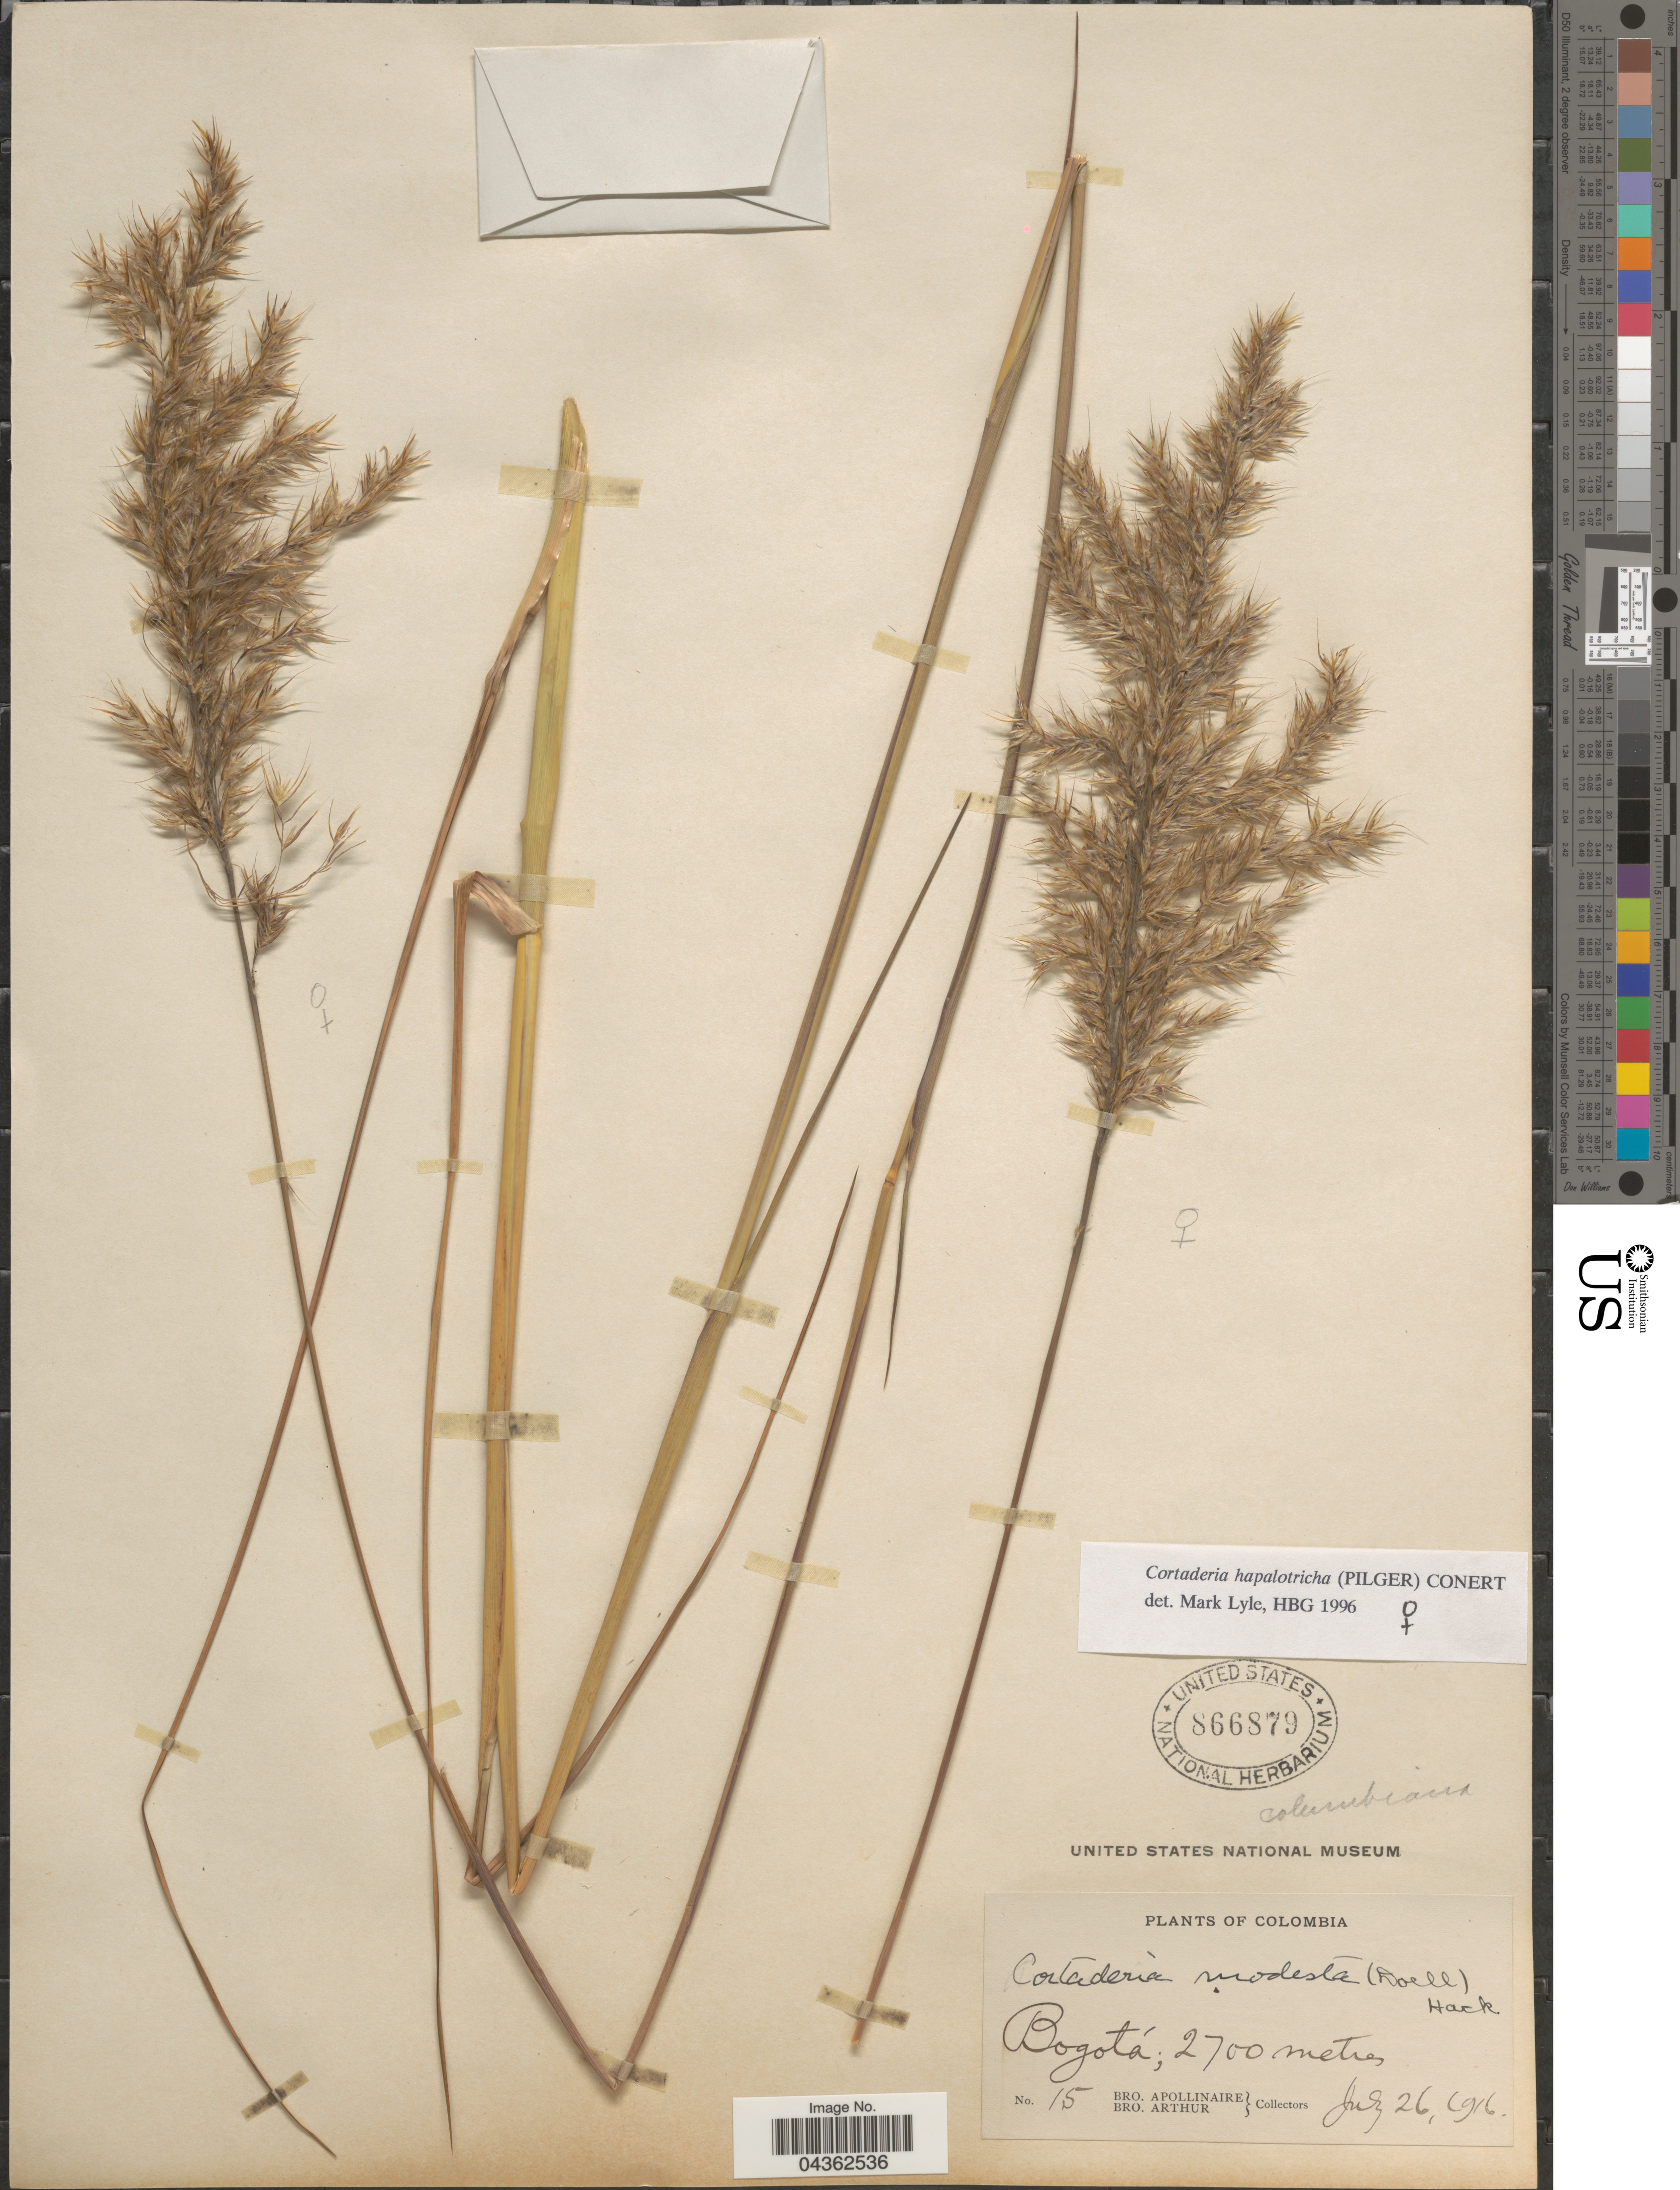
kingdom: Plantae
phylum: Tracheophyta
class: Liliopsida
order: Poales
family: Poaceae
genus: Cortaderia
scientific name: Cortaderia hapalotricha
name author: (Pilg.) Conert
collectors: Bro. Apollinaire & Bro. Arthur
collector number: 15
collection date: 1916-07-26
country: Colombia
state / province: Bogota D.C.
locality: Bogotá.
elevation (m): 2700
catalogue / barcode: US 866879